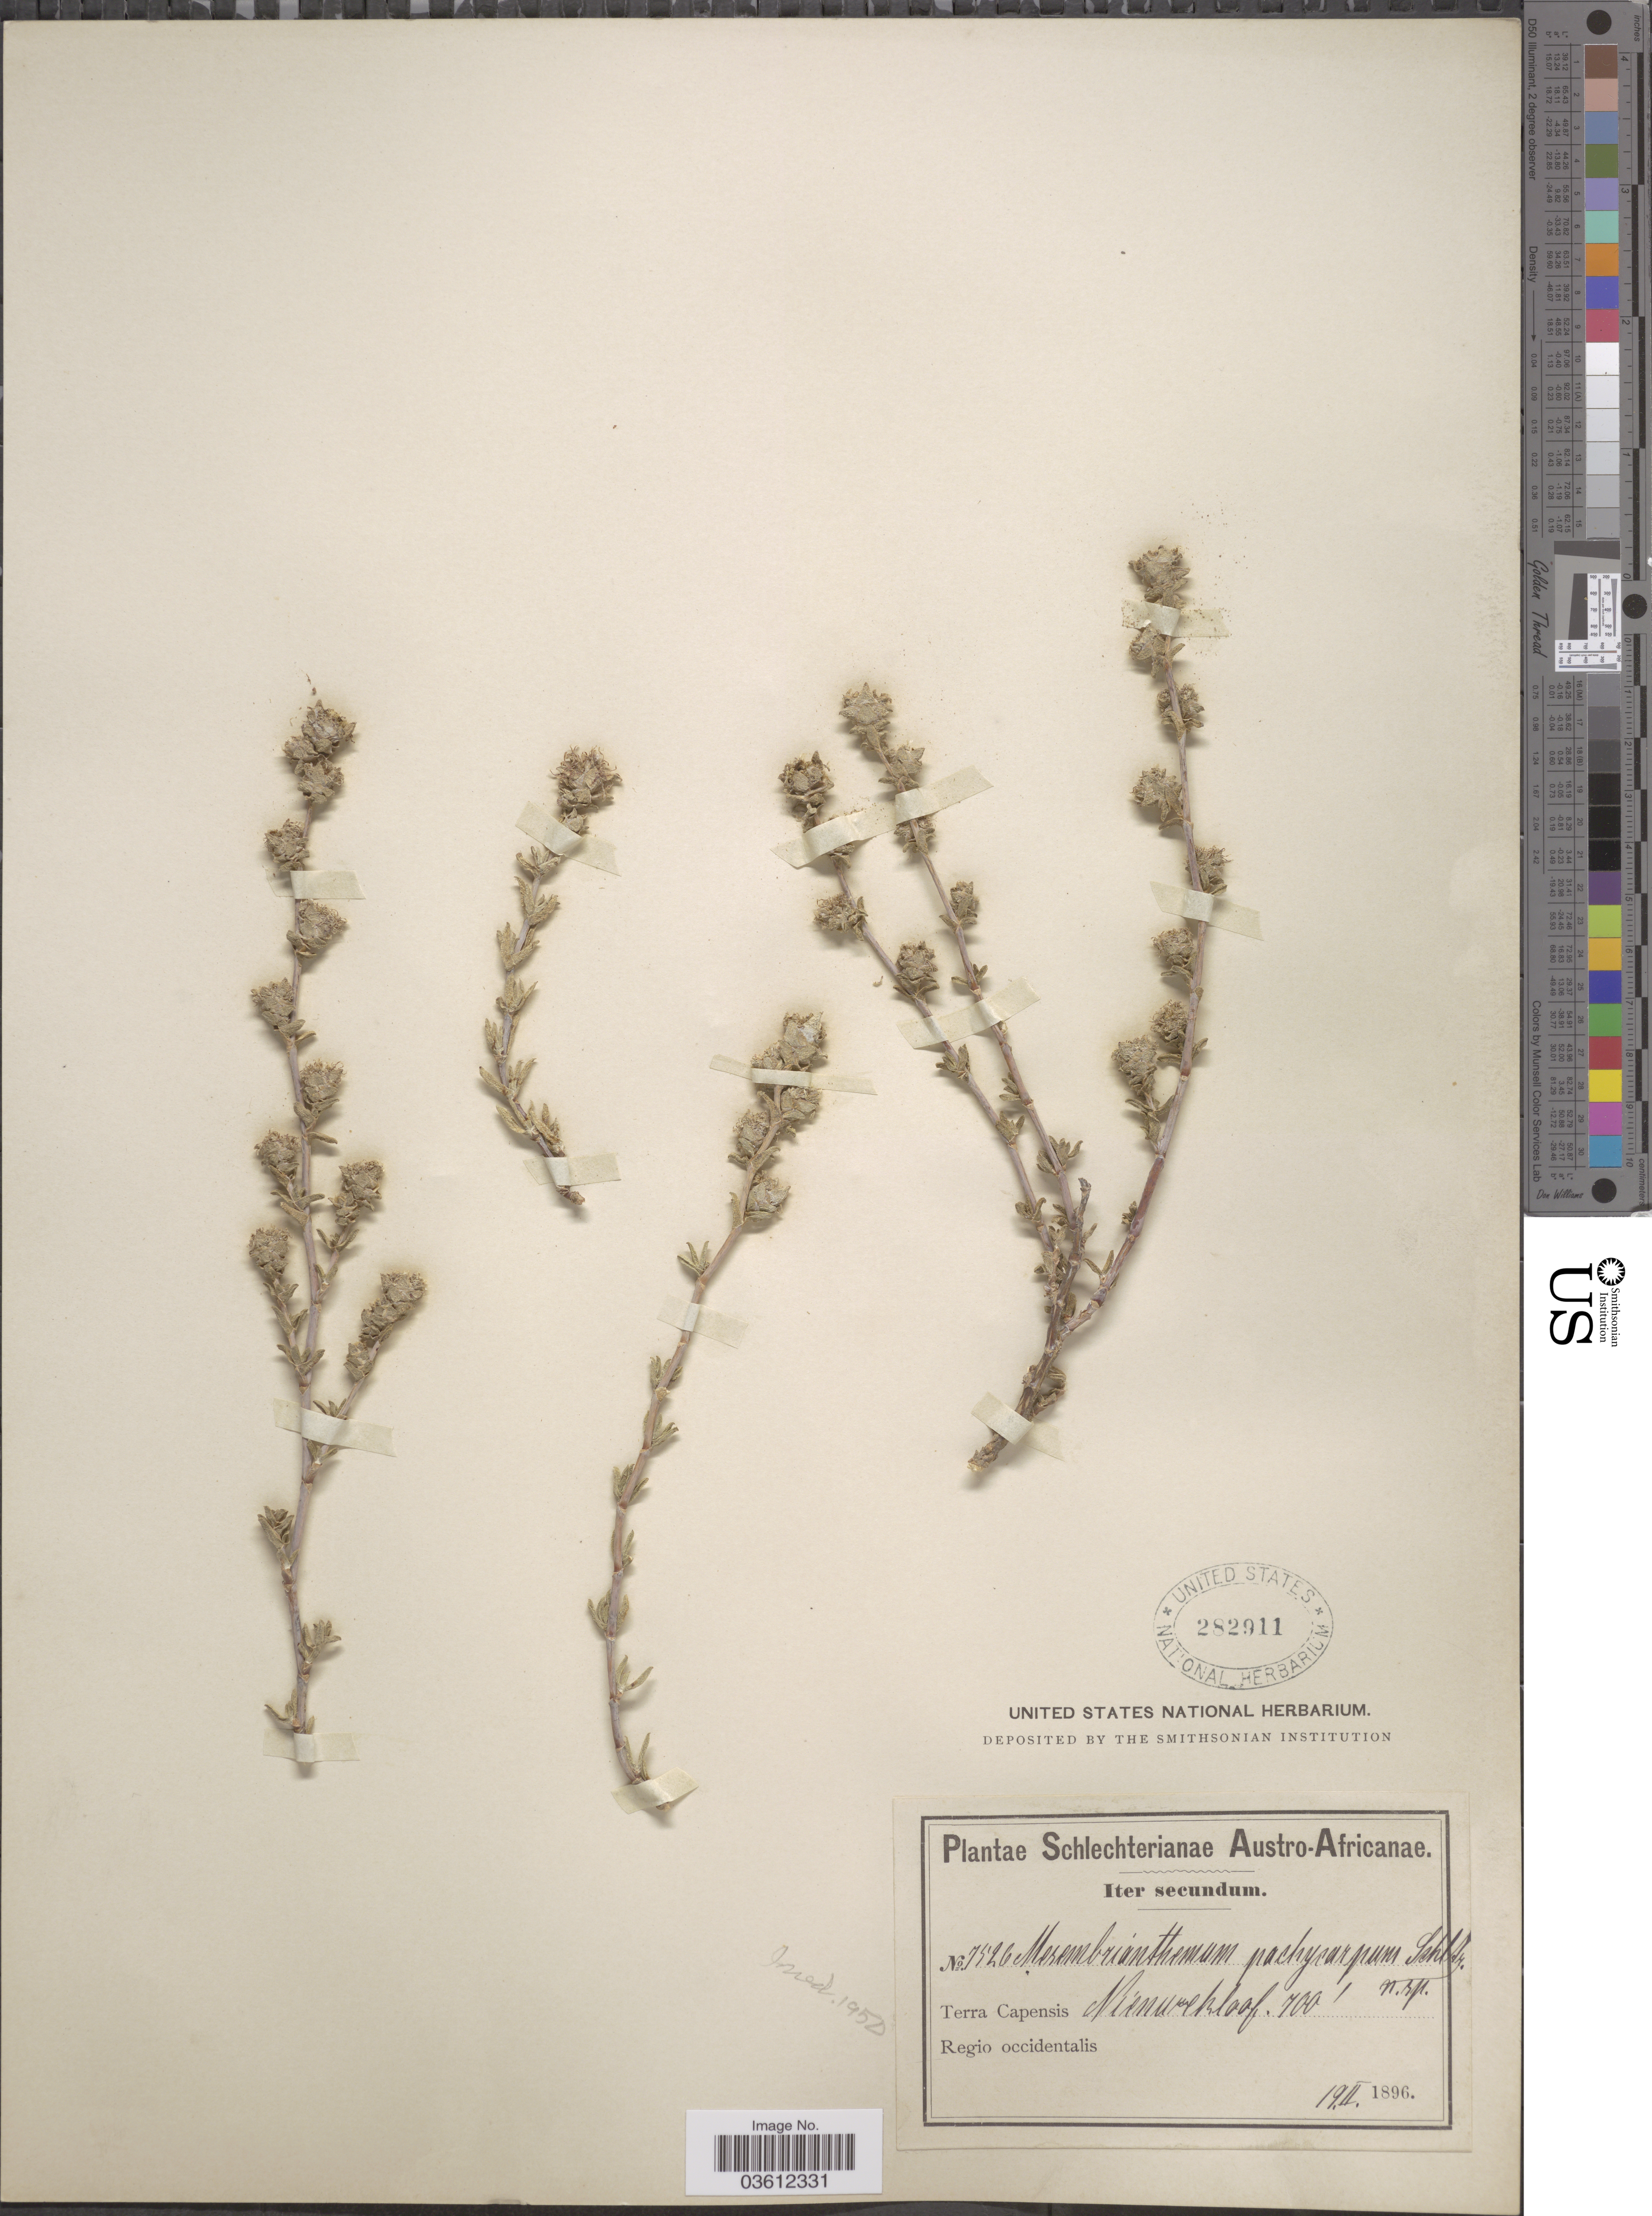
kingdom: Plantae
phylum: Tracheophyta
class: Magnoliopsida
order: Caryophyllales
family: Aizoaceae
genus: Erepsia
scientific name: Erepsia bracteata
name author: (Aiton) Schwantes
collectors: Schlechter, --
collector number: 7526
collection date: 1896-02-19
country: South Africa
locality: Austro-Africanae. Terra Capensis Nieuwekloof. Regio occidentalis.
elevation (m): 213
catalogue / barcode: US 282911